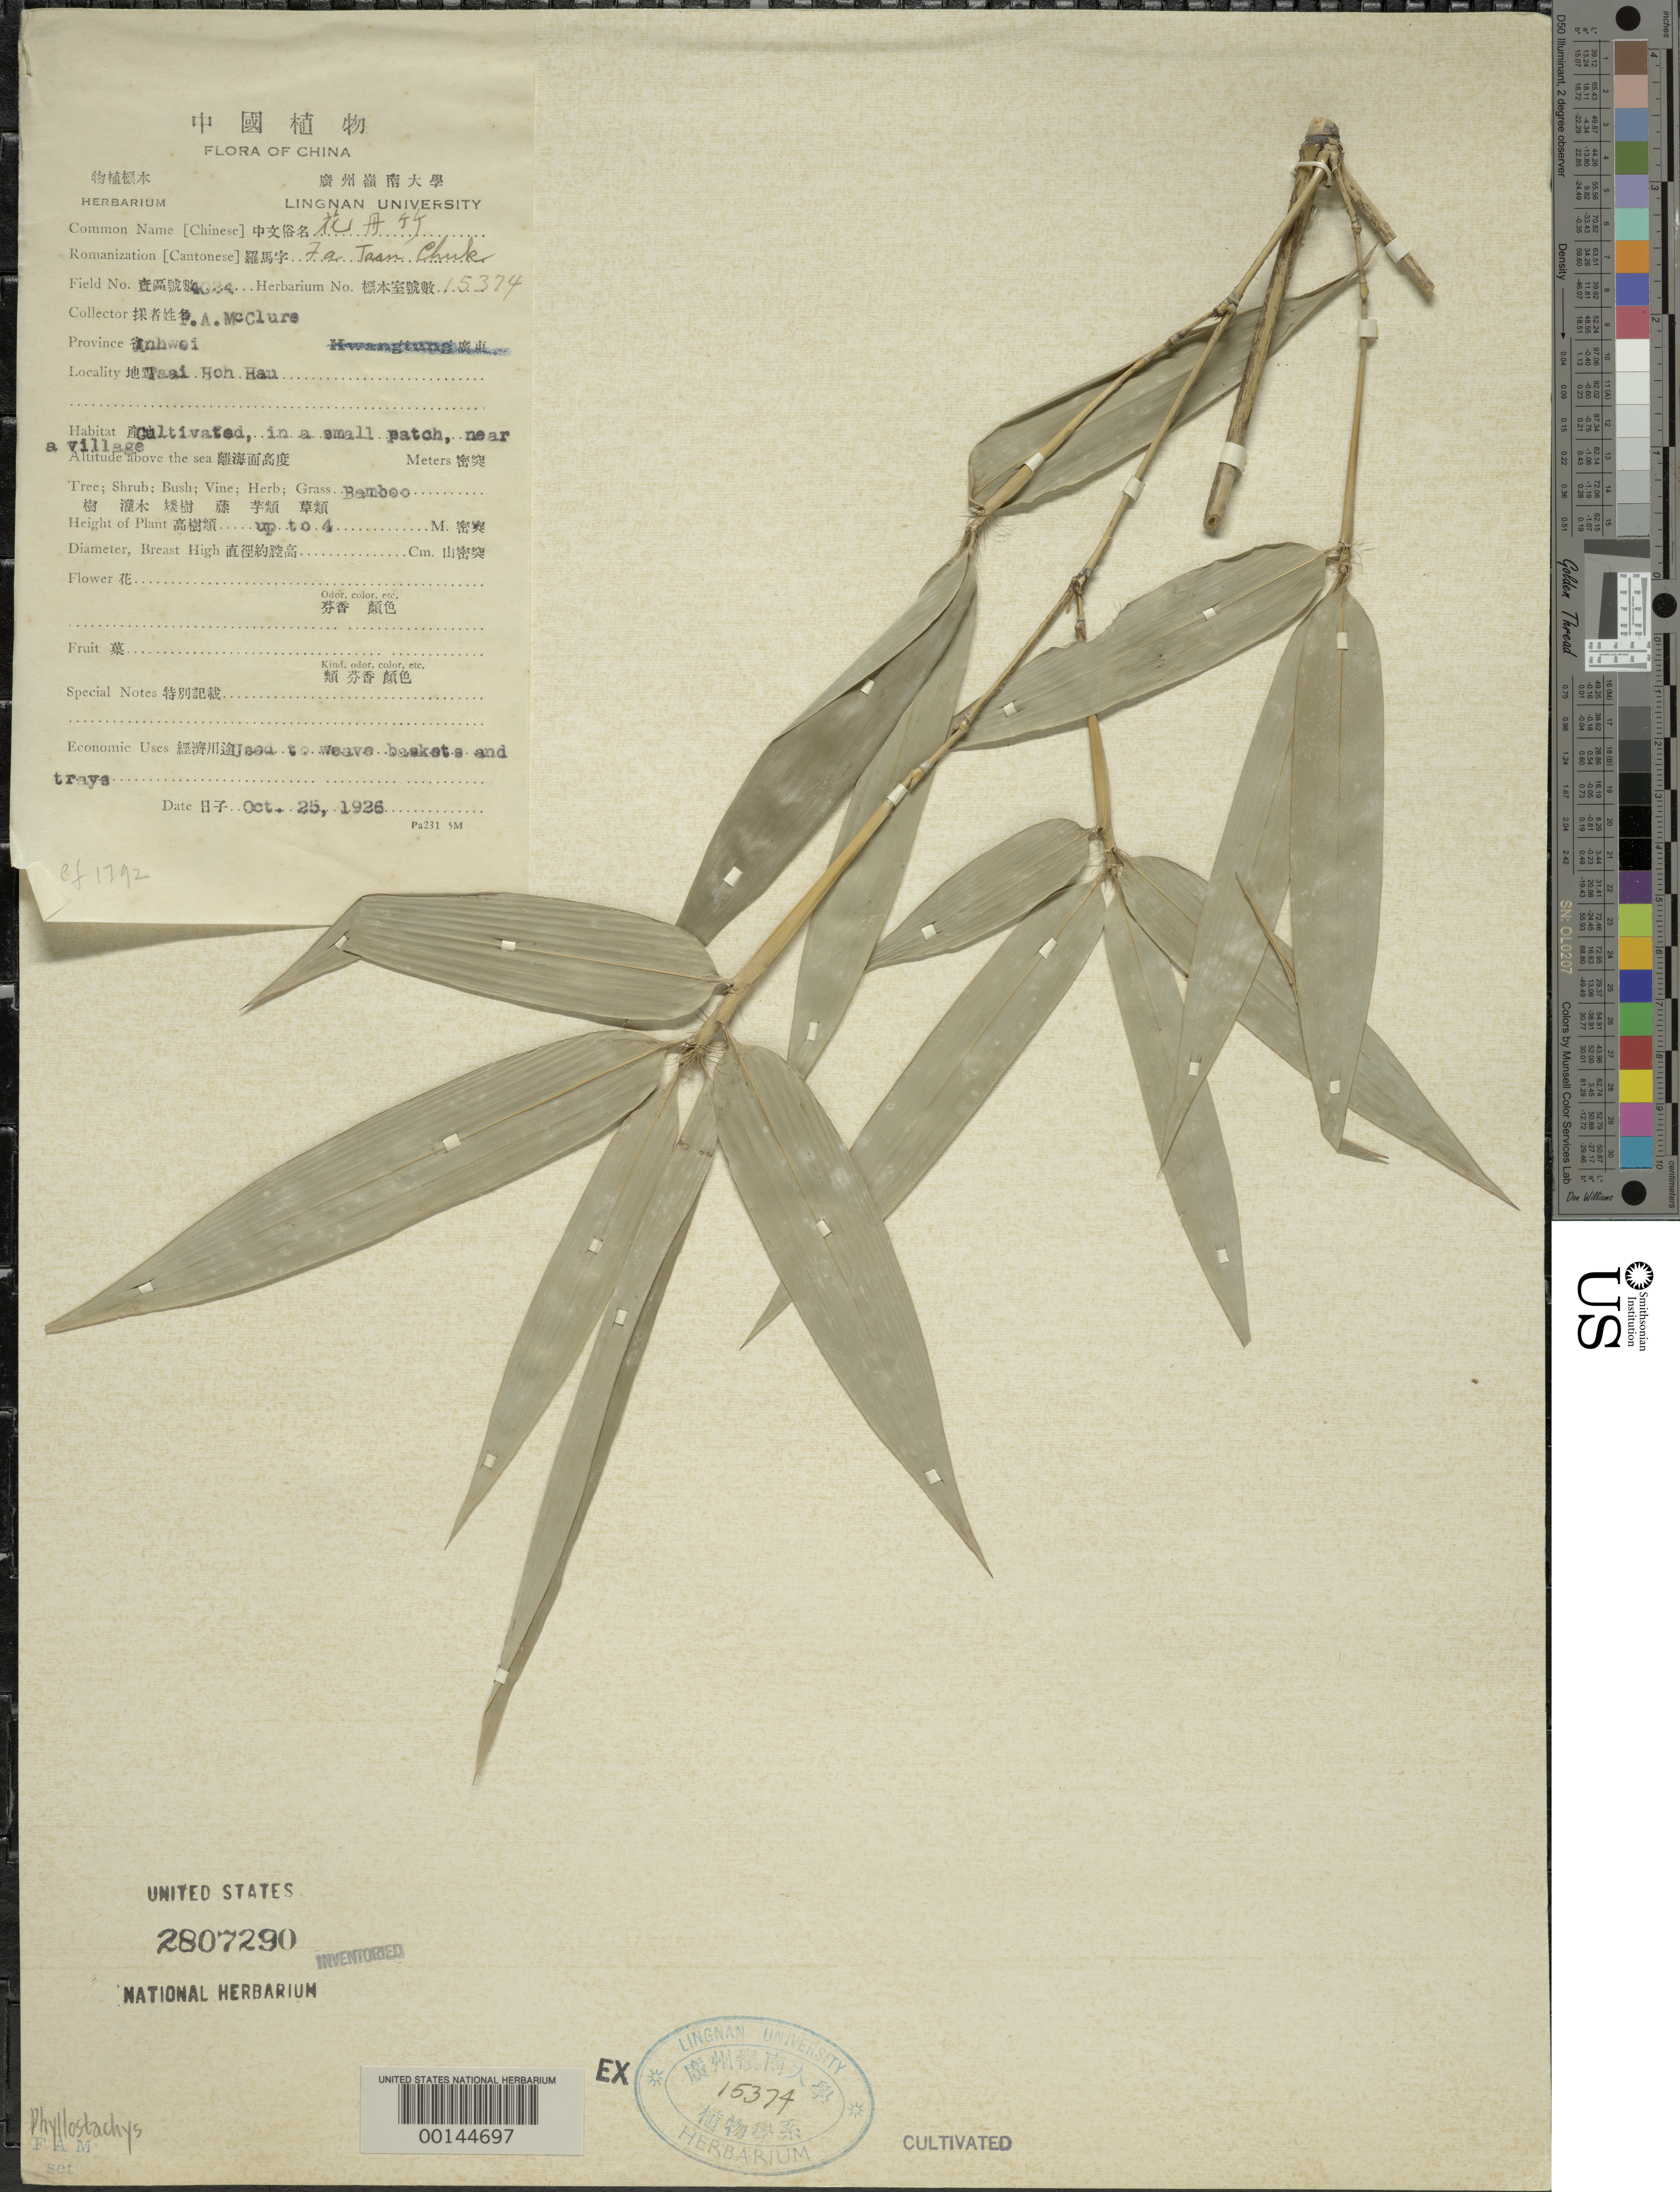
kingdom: Plantae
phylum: Tracheophyta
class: Liliopsida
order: Poales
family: Poaceae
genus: Phyllostachys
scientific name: Phyllostachys sp.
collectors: F. A. McClure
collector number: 4024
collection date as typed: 25 Oct 1926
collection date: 1926-10-25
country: China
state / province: Anhui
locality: Taai hoh hau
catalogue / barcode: US 2807290